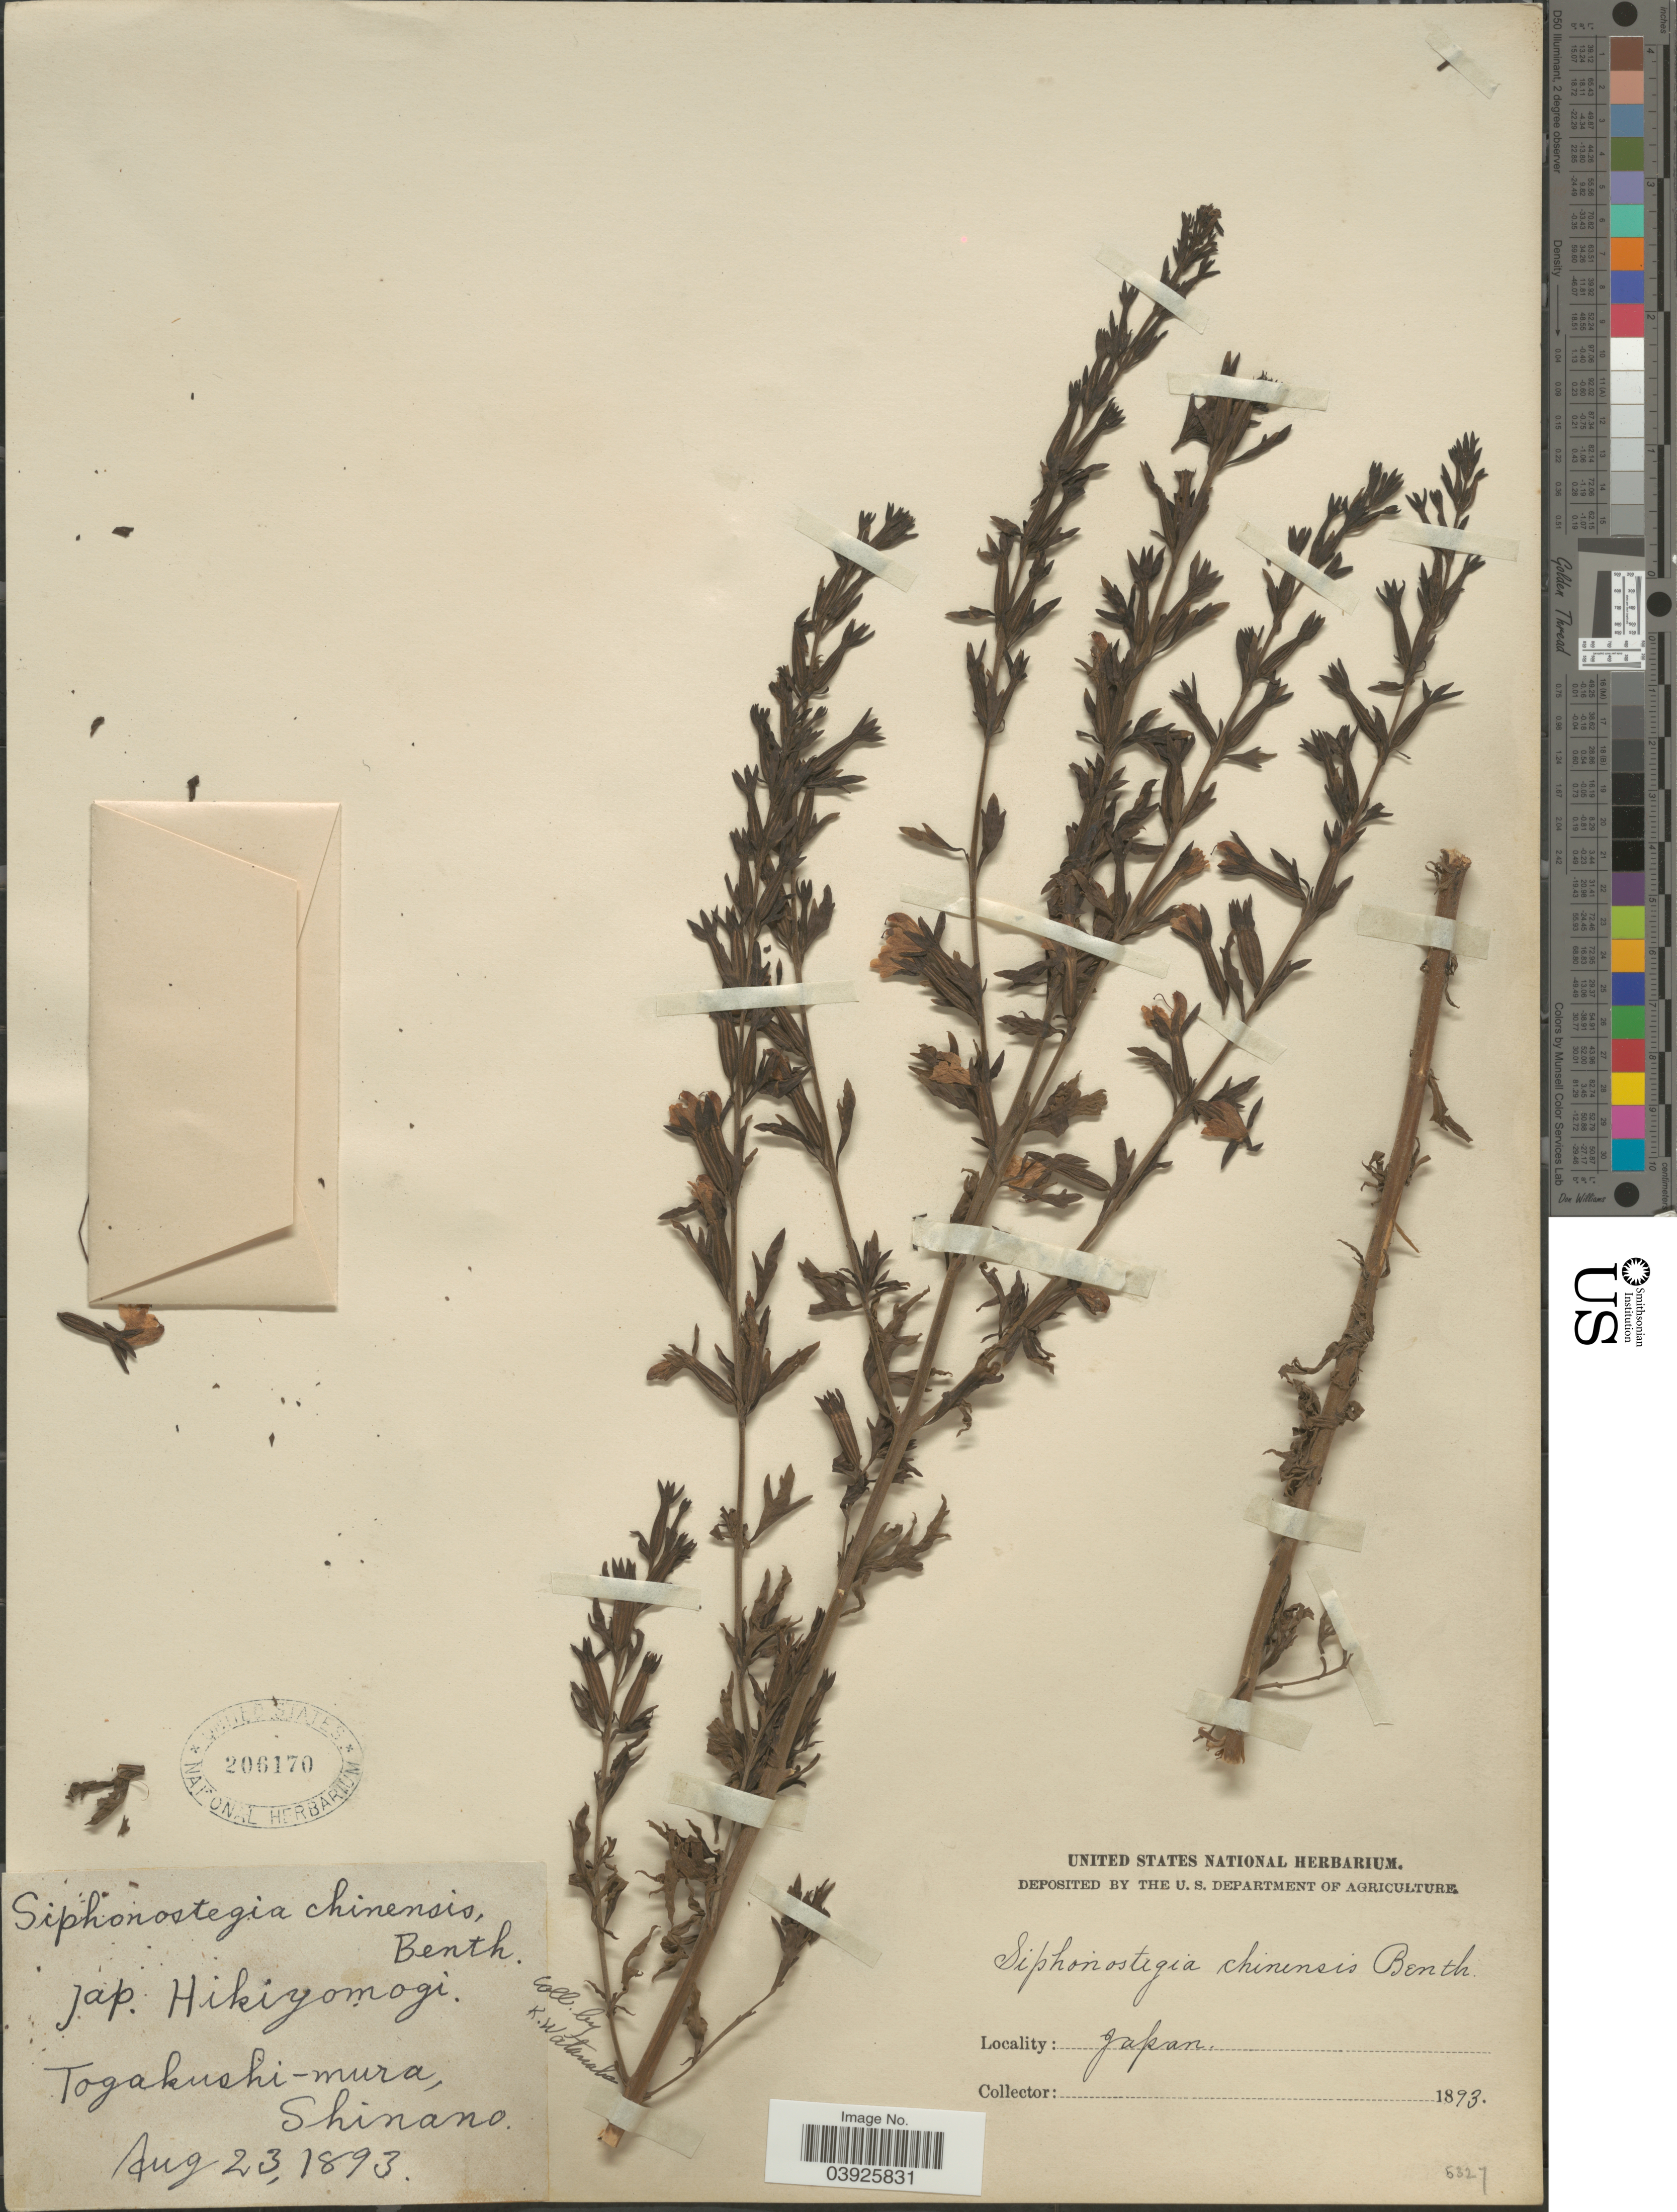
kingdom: Plantae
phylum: Tracheophyta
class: Magnoliopsida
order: Lamiales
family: Orobanchaceae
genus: Siphonostegia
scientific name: Siphonostegia chinensis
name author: Benth.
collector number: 5327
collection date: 1893-08-23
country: Japan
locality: Togakushi-mura, Shinano.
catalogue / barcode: US 206170